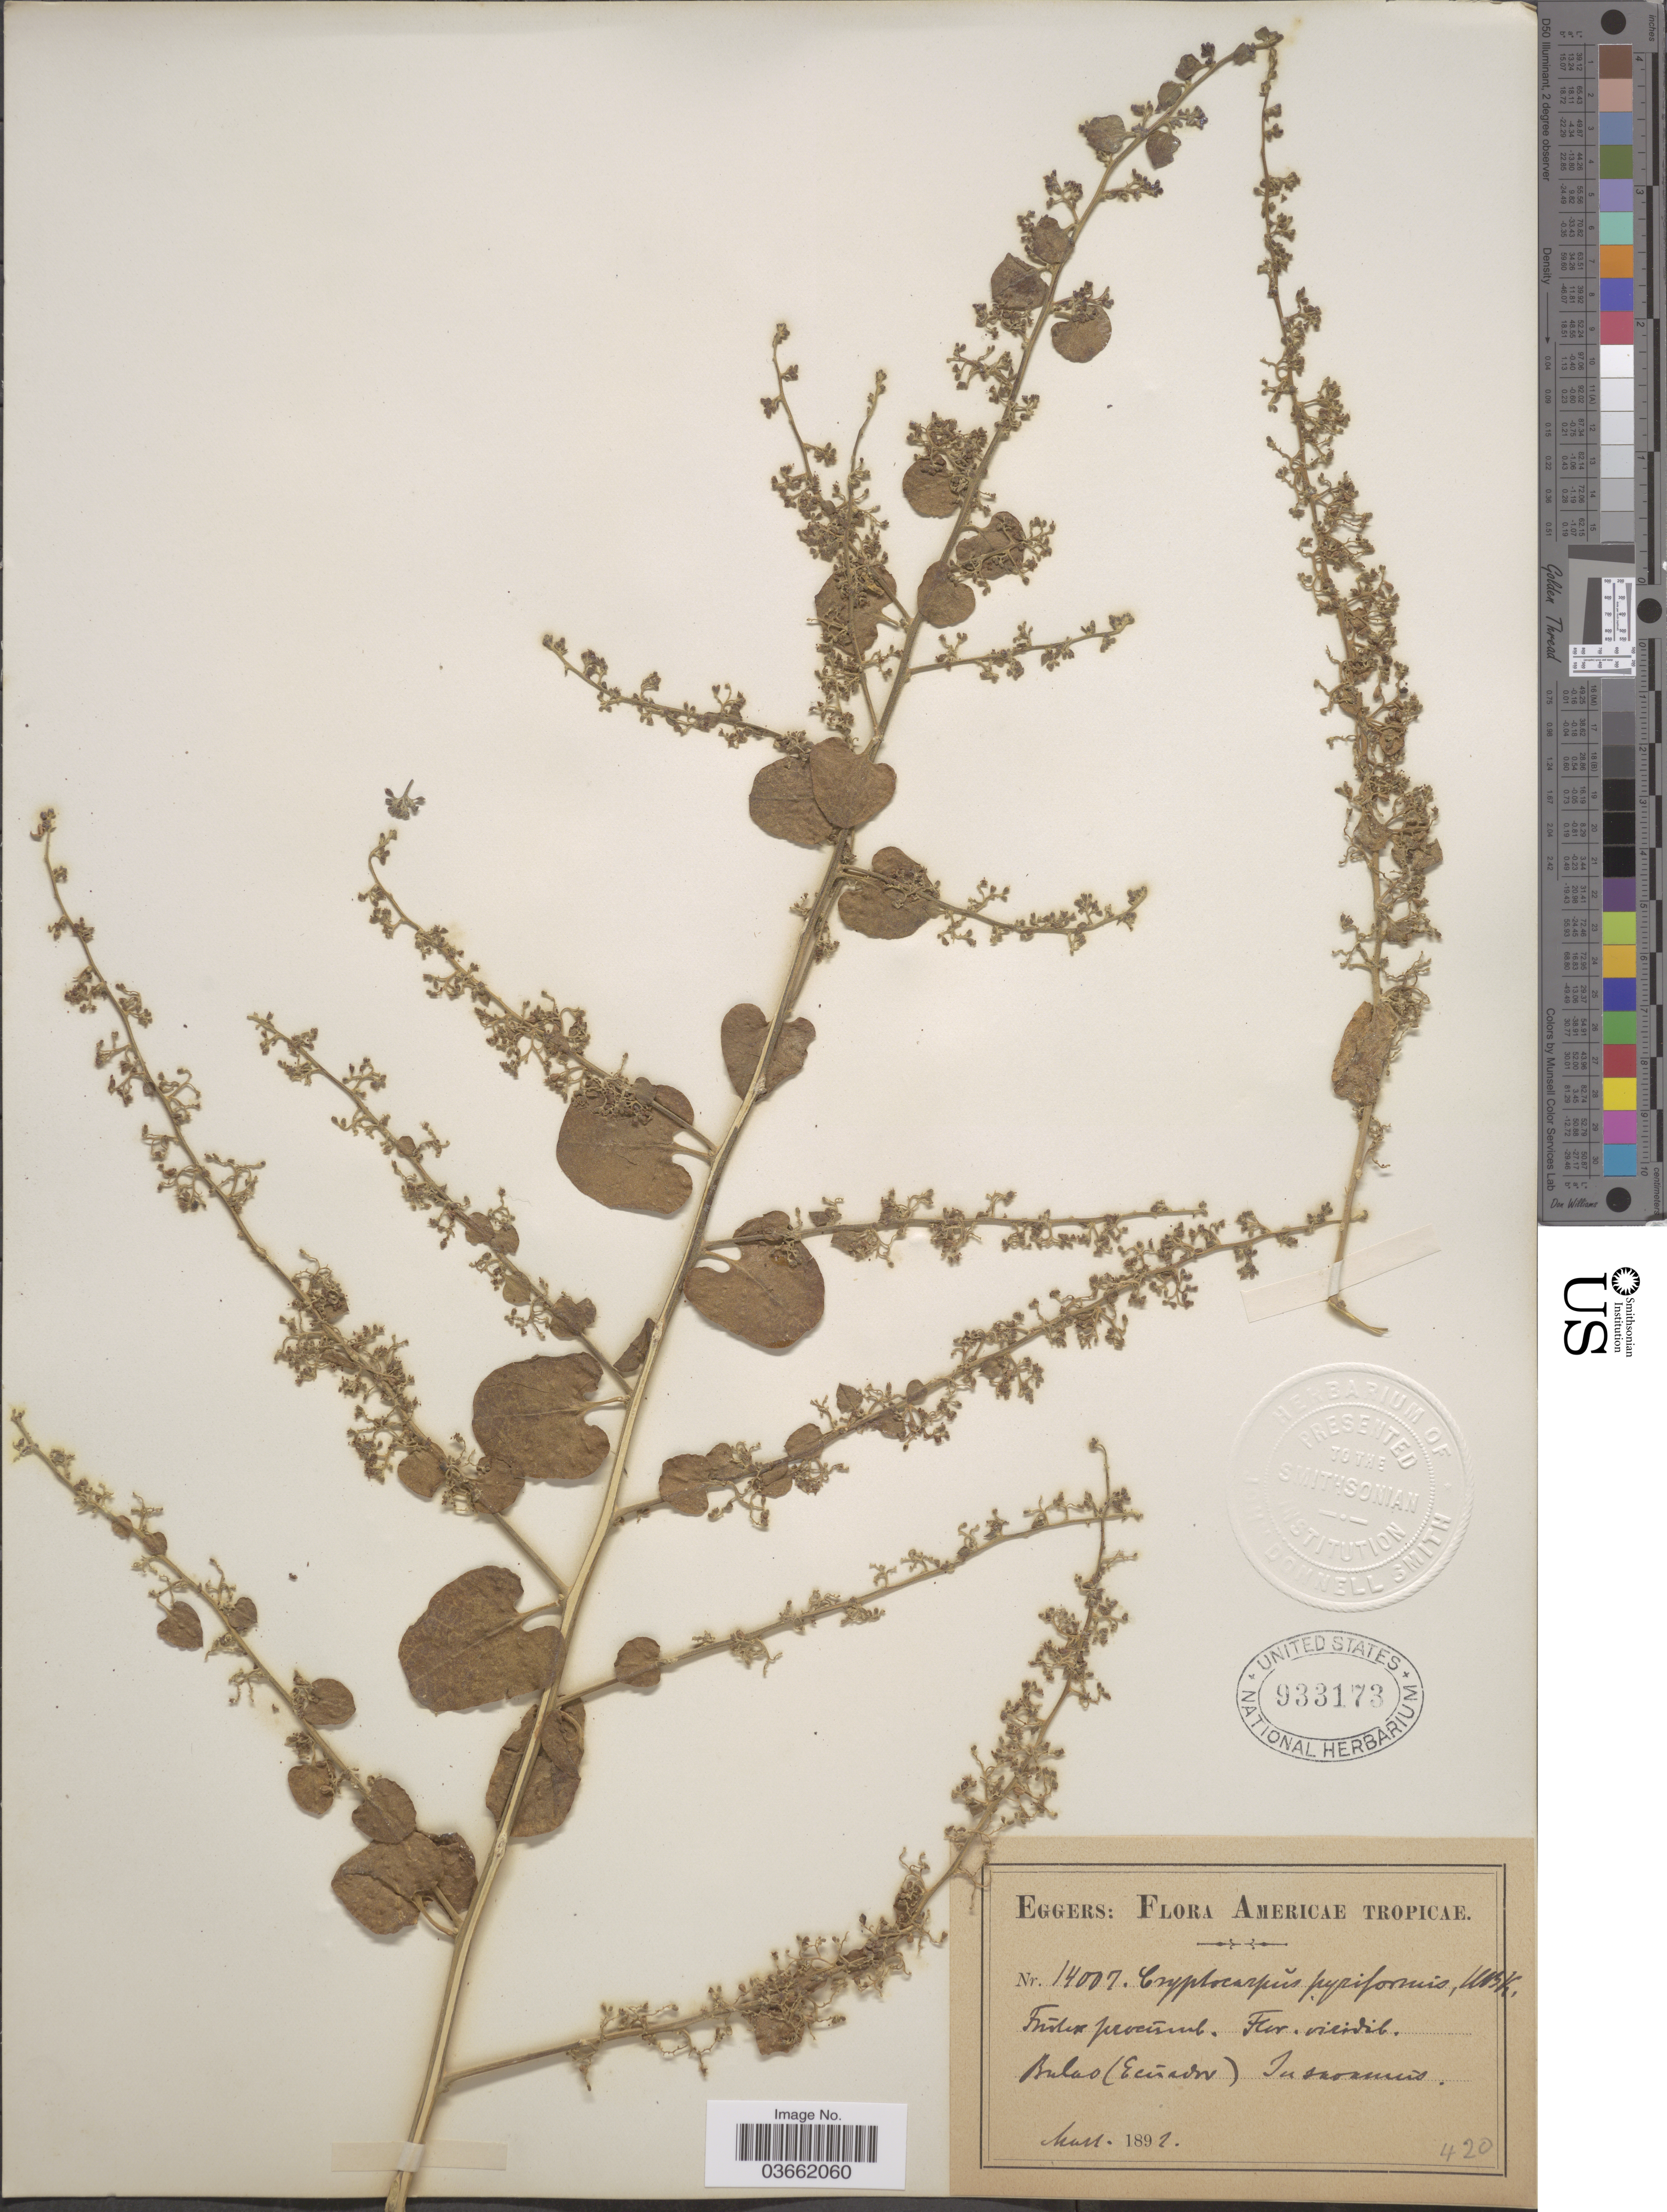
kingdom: Plantae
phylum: Tracheophyta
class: Magnoliopsida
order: Caryophyllales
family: Nyctaginaceae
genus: Cryptocarpus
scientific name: Cryptocarpus pyriformis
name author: Kunth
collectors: -. Eggers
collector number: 14007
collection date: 1892-03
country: Ecuador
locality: Americae Tropicae. Balao In summit [interpreted].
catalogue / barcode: US 933173